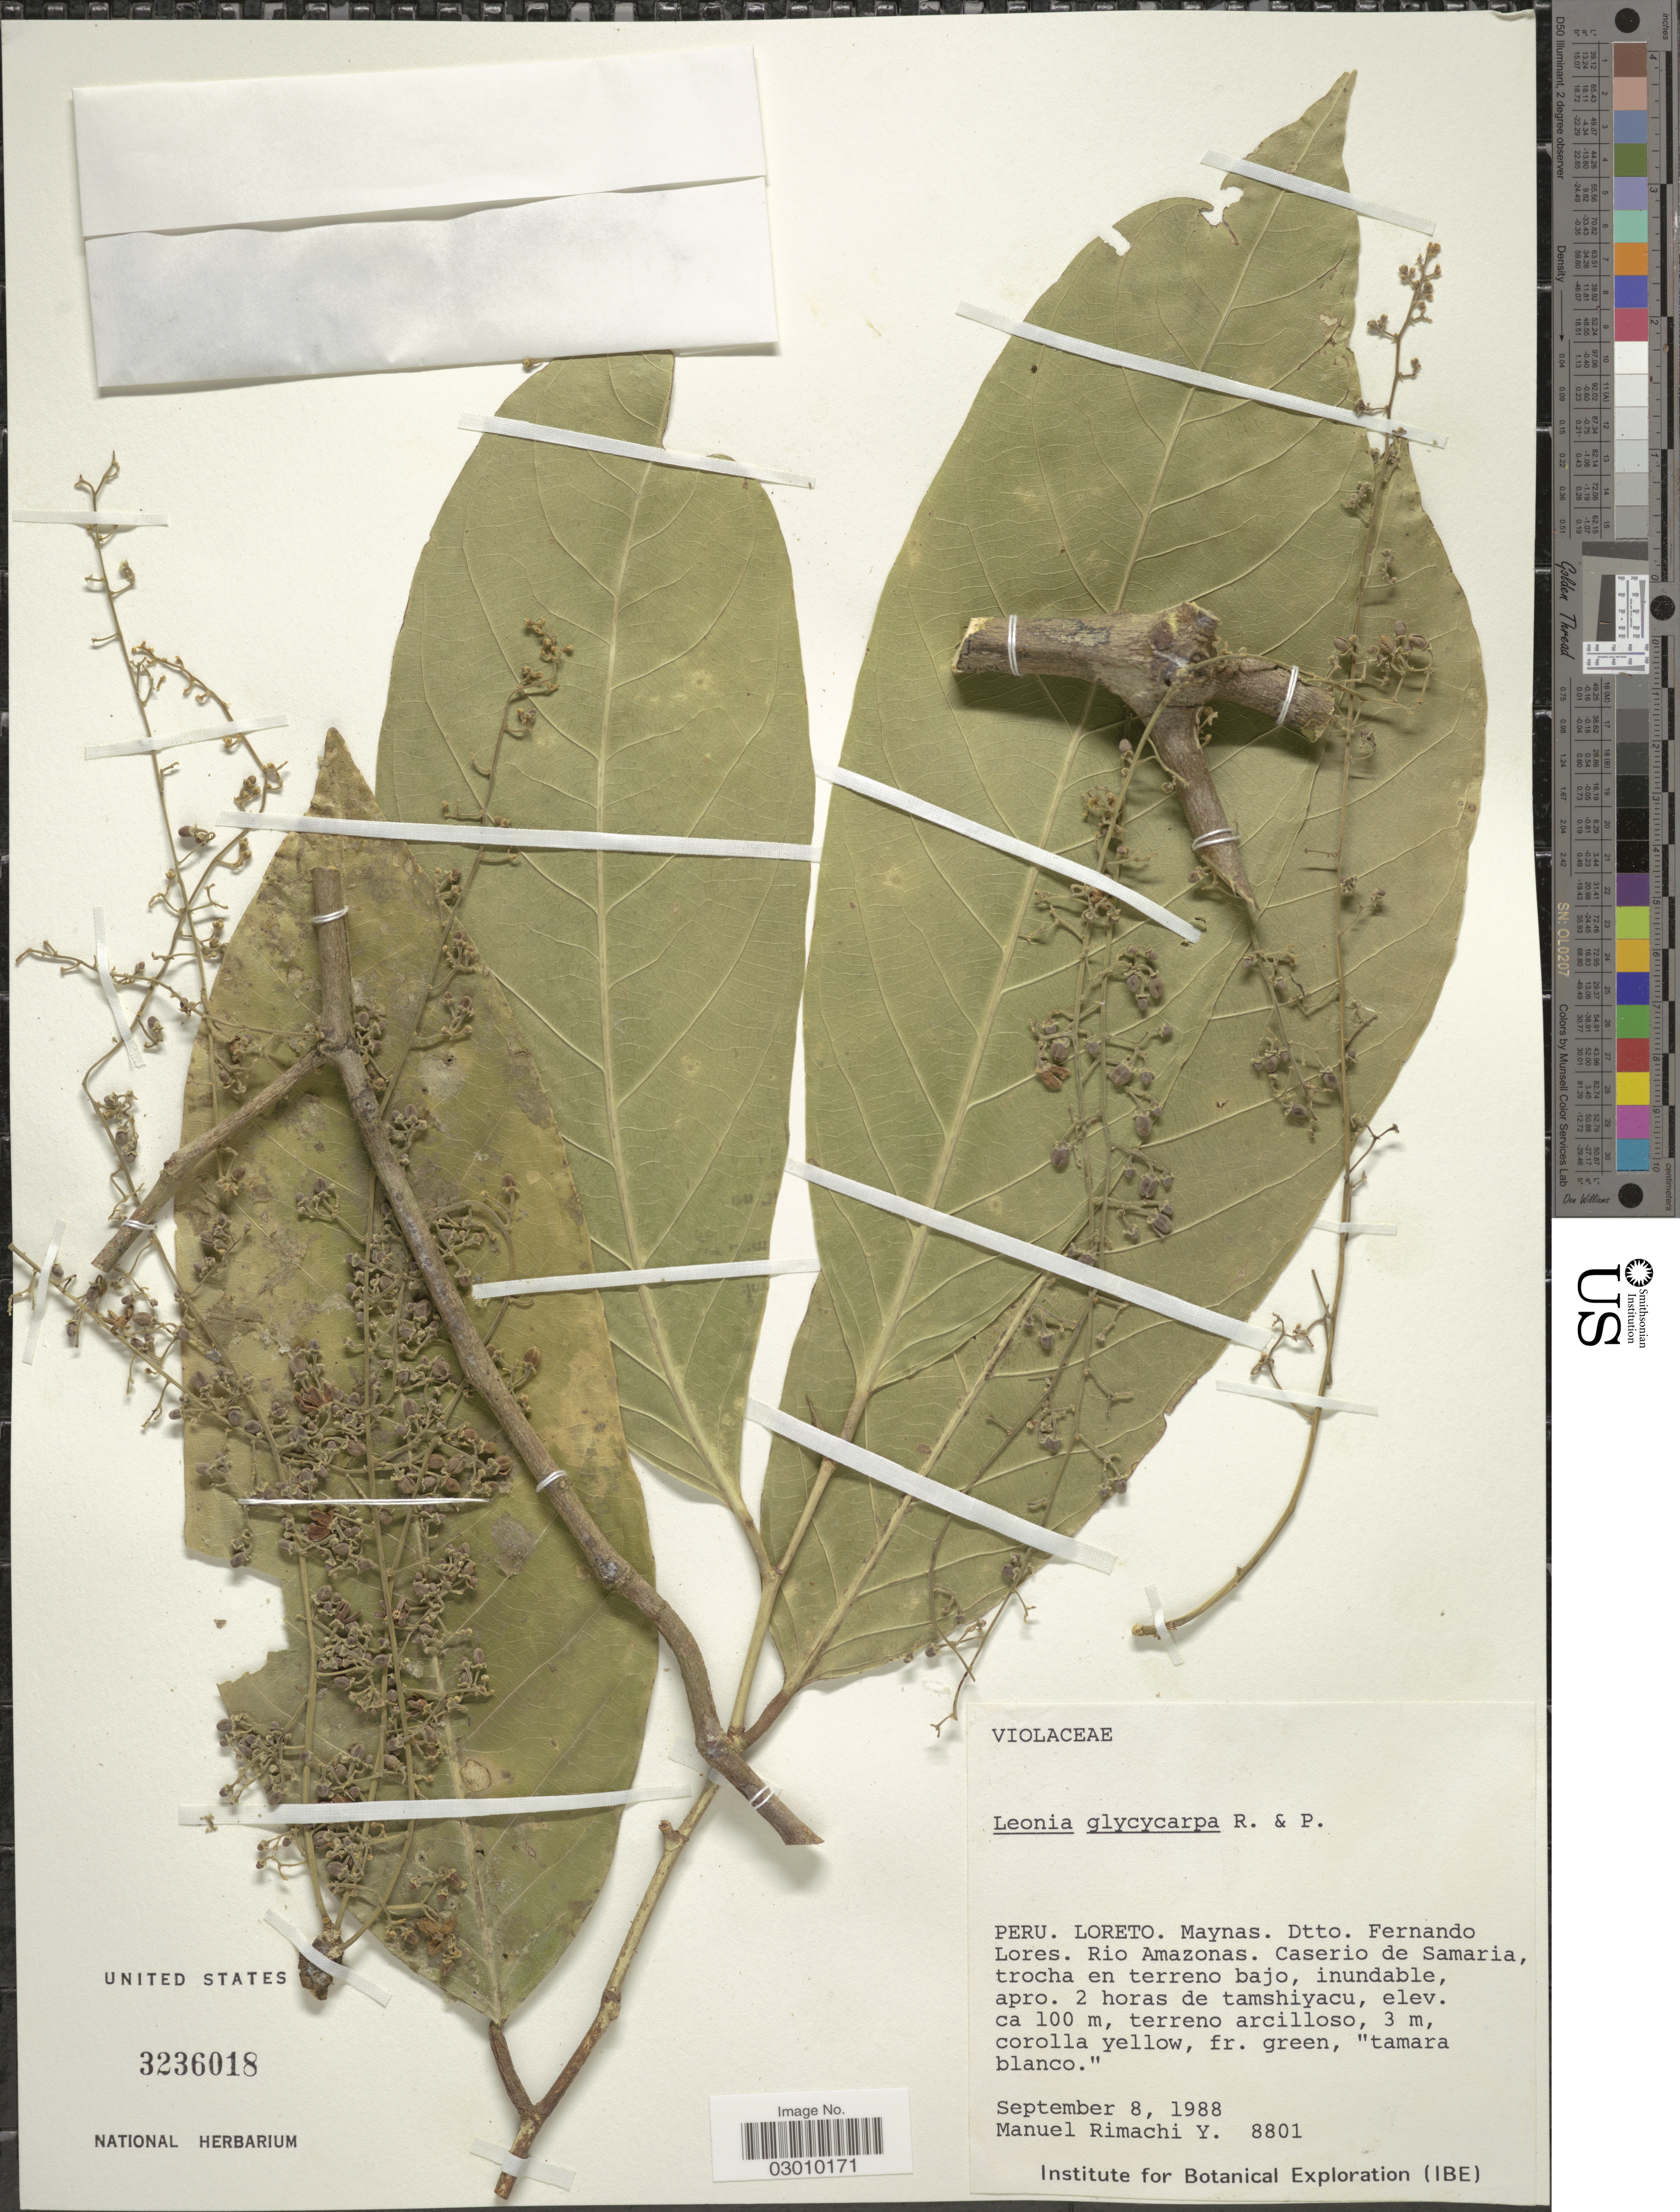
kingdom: Plantae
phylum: Tracheophyta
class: Magnoliopsida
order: Malpighiales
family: Violaceae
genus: Leonia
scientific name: Leonia glycycarpa var. racemosa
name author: (Mart.) L.B. Sm. & A. Fernández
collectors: M. Rimachi Y.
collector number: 8801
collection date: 1988-09-08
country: Peru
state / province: Loreto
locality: Maynas. Dtto. Fernando Lores. Rio Amazonas. Caserio de Samaria. 2 horas de tamshiyacu.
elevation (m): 100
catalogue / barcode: US 3236018